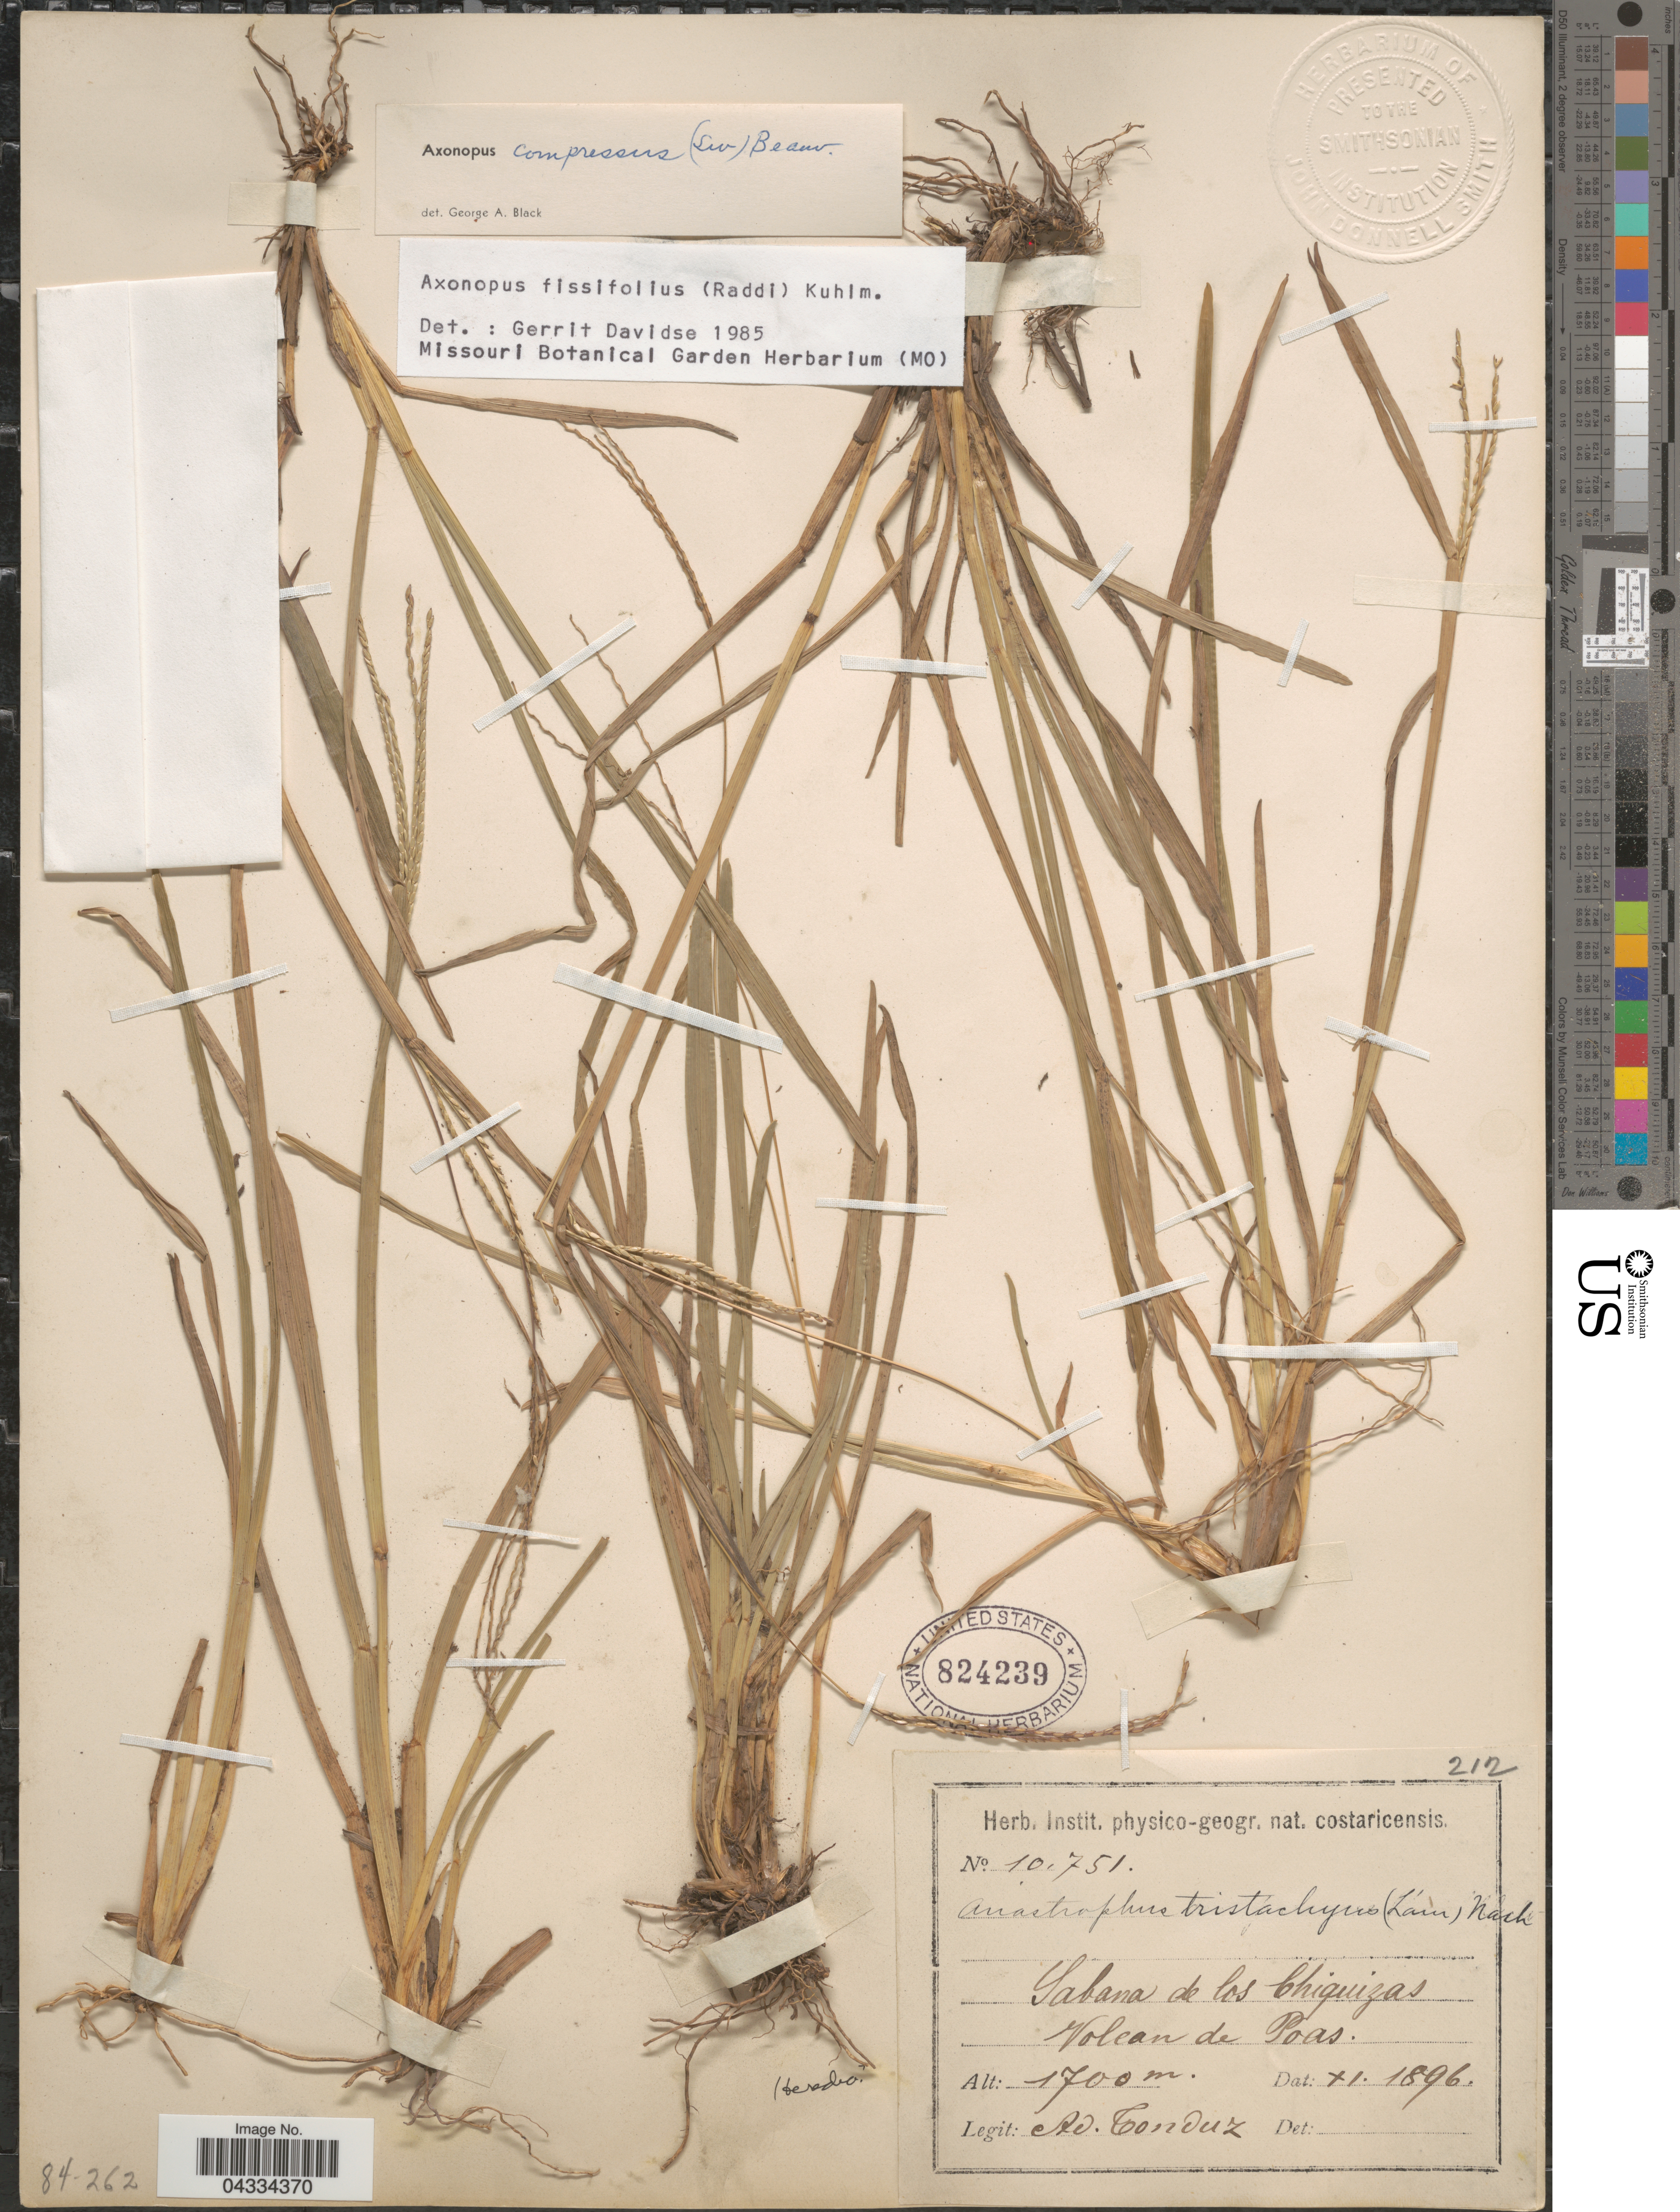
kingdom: Plantae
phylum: Tracheophyta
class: Liliopsida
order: Poales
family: Poaceae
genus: Axonopus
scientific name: Axonopus fissifolius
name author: (Raddi) Kuhlm.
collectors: A. Tonduz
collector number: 10751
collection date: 1896-11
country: Costa Rica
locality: Sabana de los Chiquizas. Volcan de Poas.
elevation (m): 1700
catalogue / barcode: US 824239